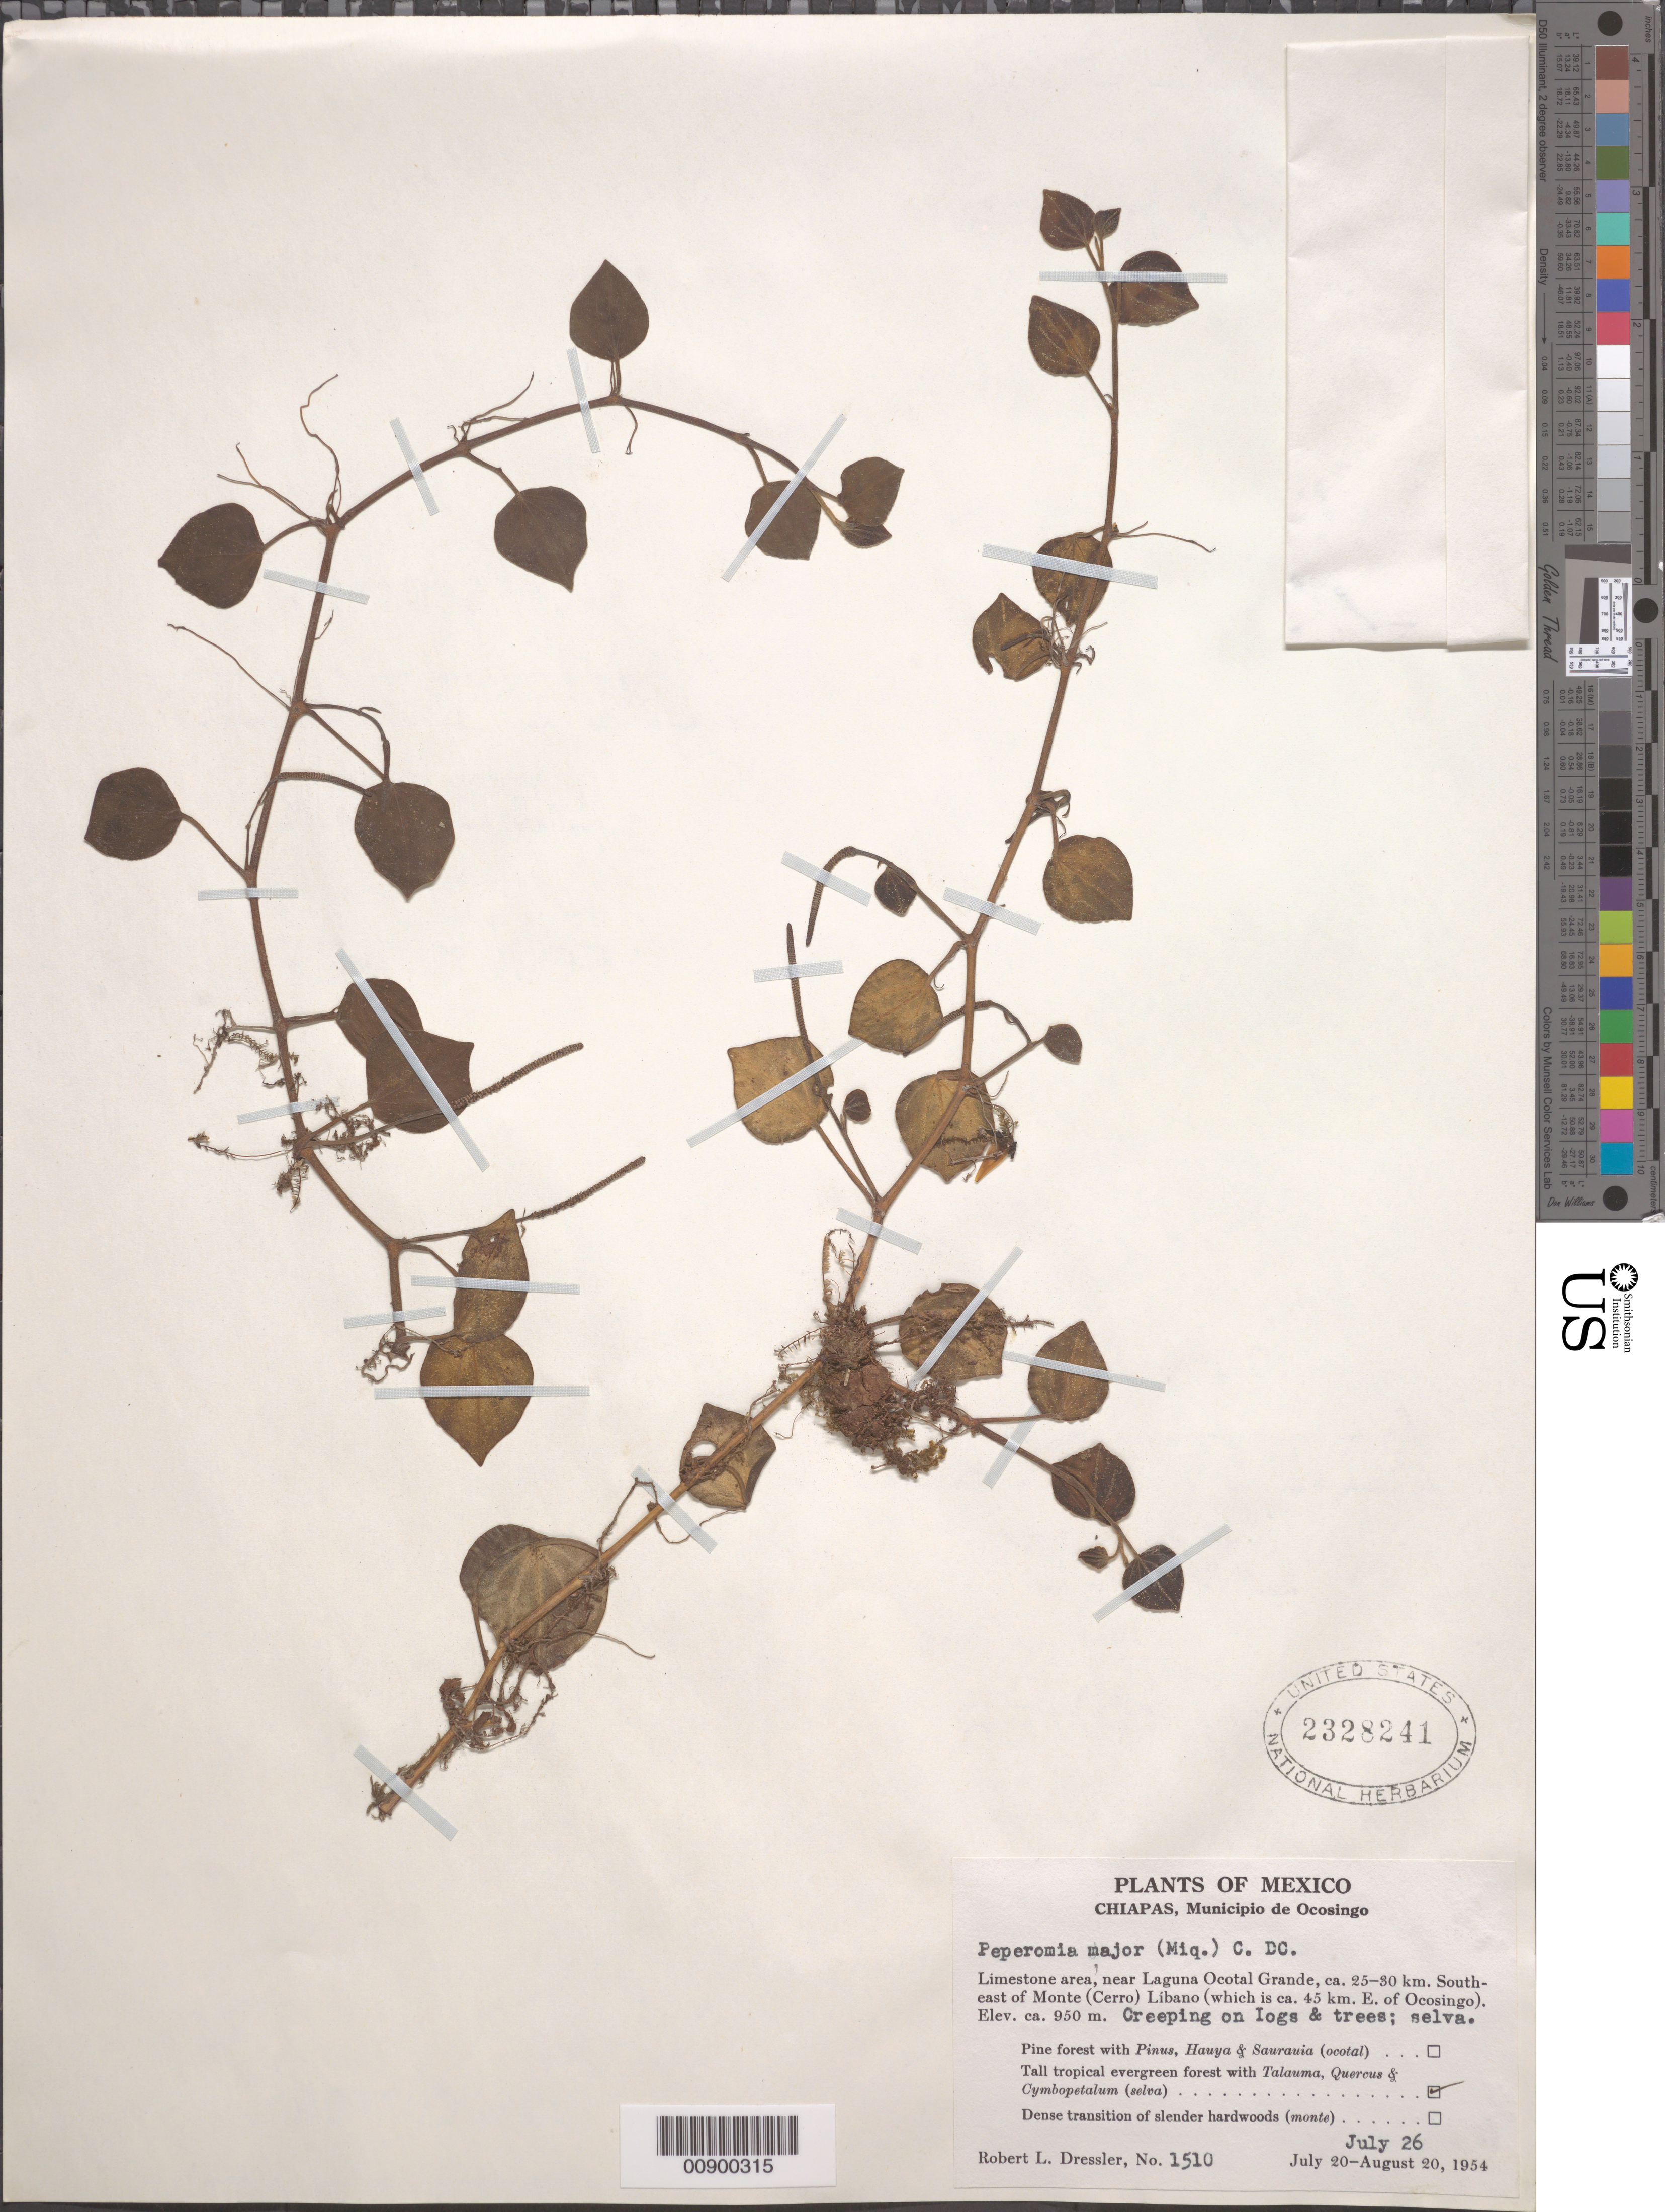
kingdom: Plantae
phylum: Tracheophyta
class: Magnoliopsida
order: Piperales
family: Piperaceae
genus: Peperomia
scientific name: Peperomia major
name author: (Miq.) C. DC.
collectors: R. Dressler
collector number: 1510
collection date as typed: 26 Jul 1954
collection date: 1954-07-26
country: Mexico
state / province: Chiapas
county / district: Ocosingo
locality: Chiapas, Municipio de Ocosingo, limestone area, near Laguna Ocotal Grande, ca. 25-30 km. Southeast of Monte (Cerro) Líbano (which is ca. 45 km. E. of Ocosingo).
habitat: Creeping on logs and trees. Tall tropical evergreen forest with Talauma, Quercus & Cymbopetalum (selva).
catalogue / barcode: US 2328241